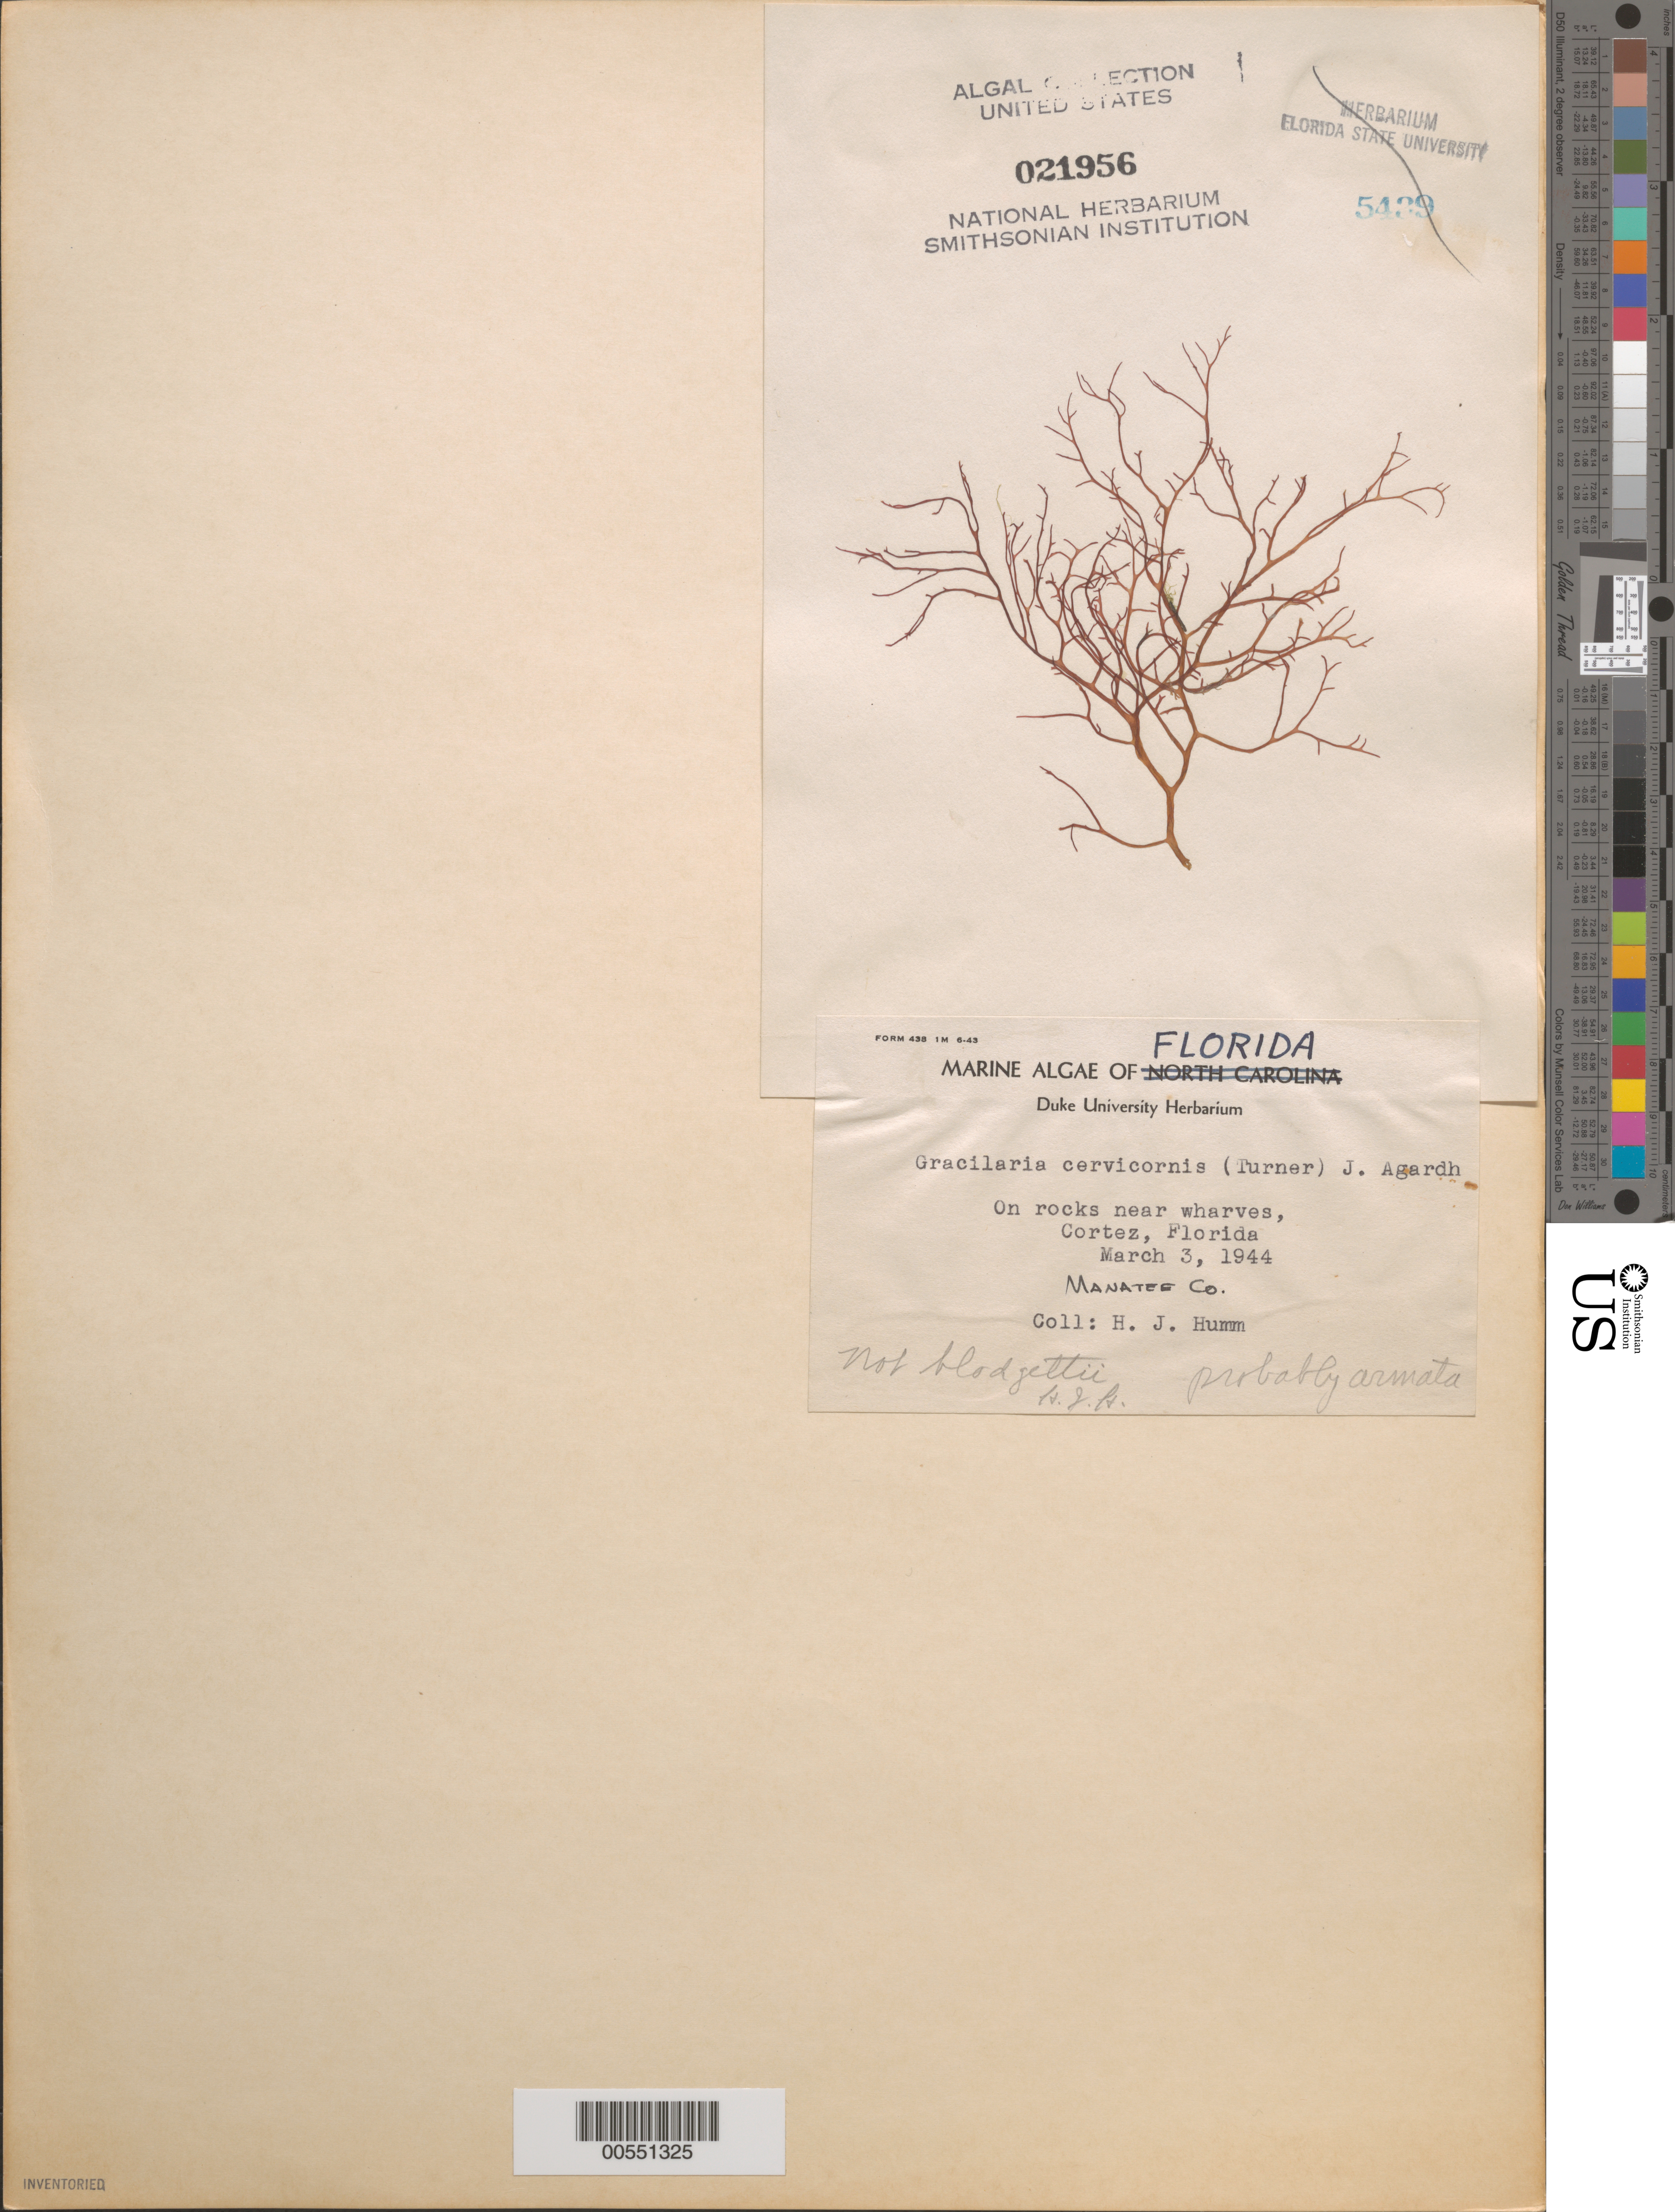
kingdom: Plantae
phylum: Rhodophyta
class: Florideophyceae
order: Gracilariales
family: Gracilariaceae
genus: Gracilaria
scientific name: Gracilaria cervicornis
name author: (Turner) J. Agardh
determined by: Humm, Harold J.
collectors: H. J. Humm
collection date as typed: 03 Mar 1944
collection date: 1944-03-03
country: United States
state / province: Florida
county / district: Manatee County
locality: Cortez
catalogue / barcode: US 21956